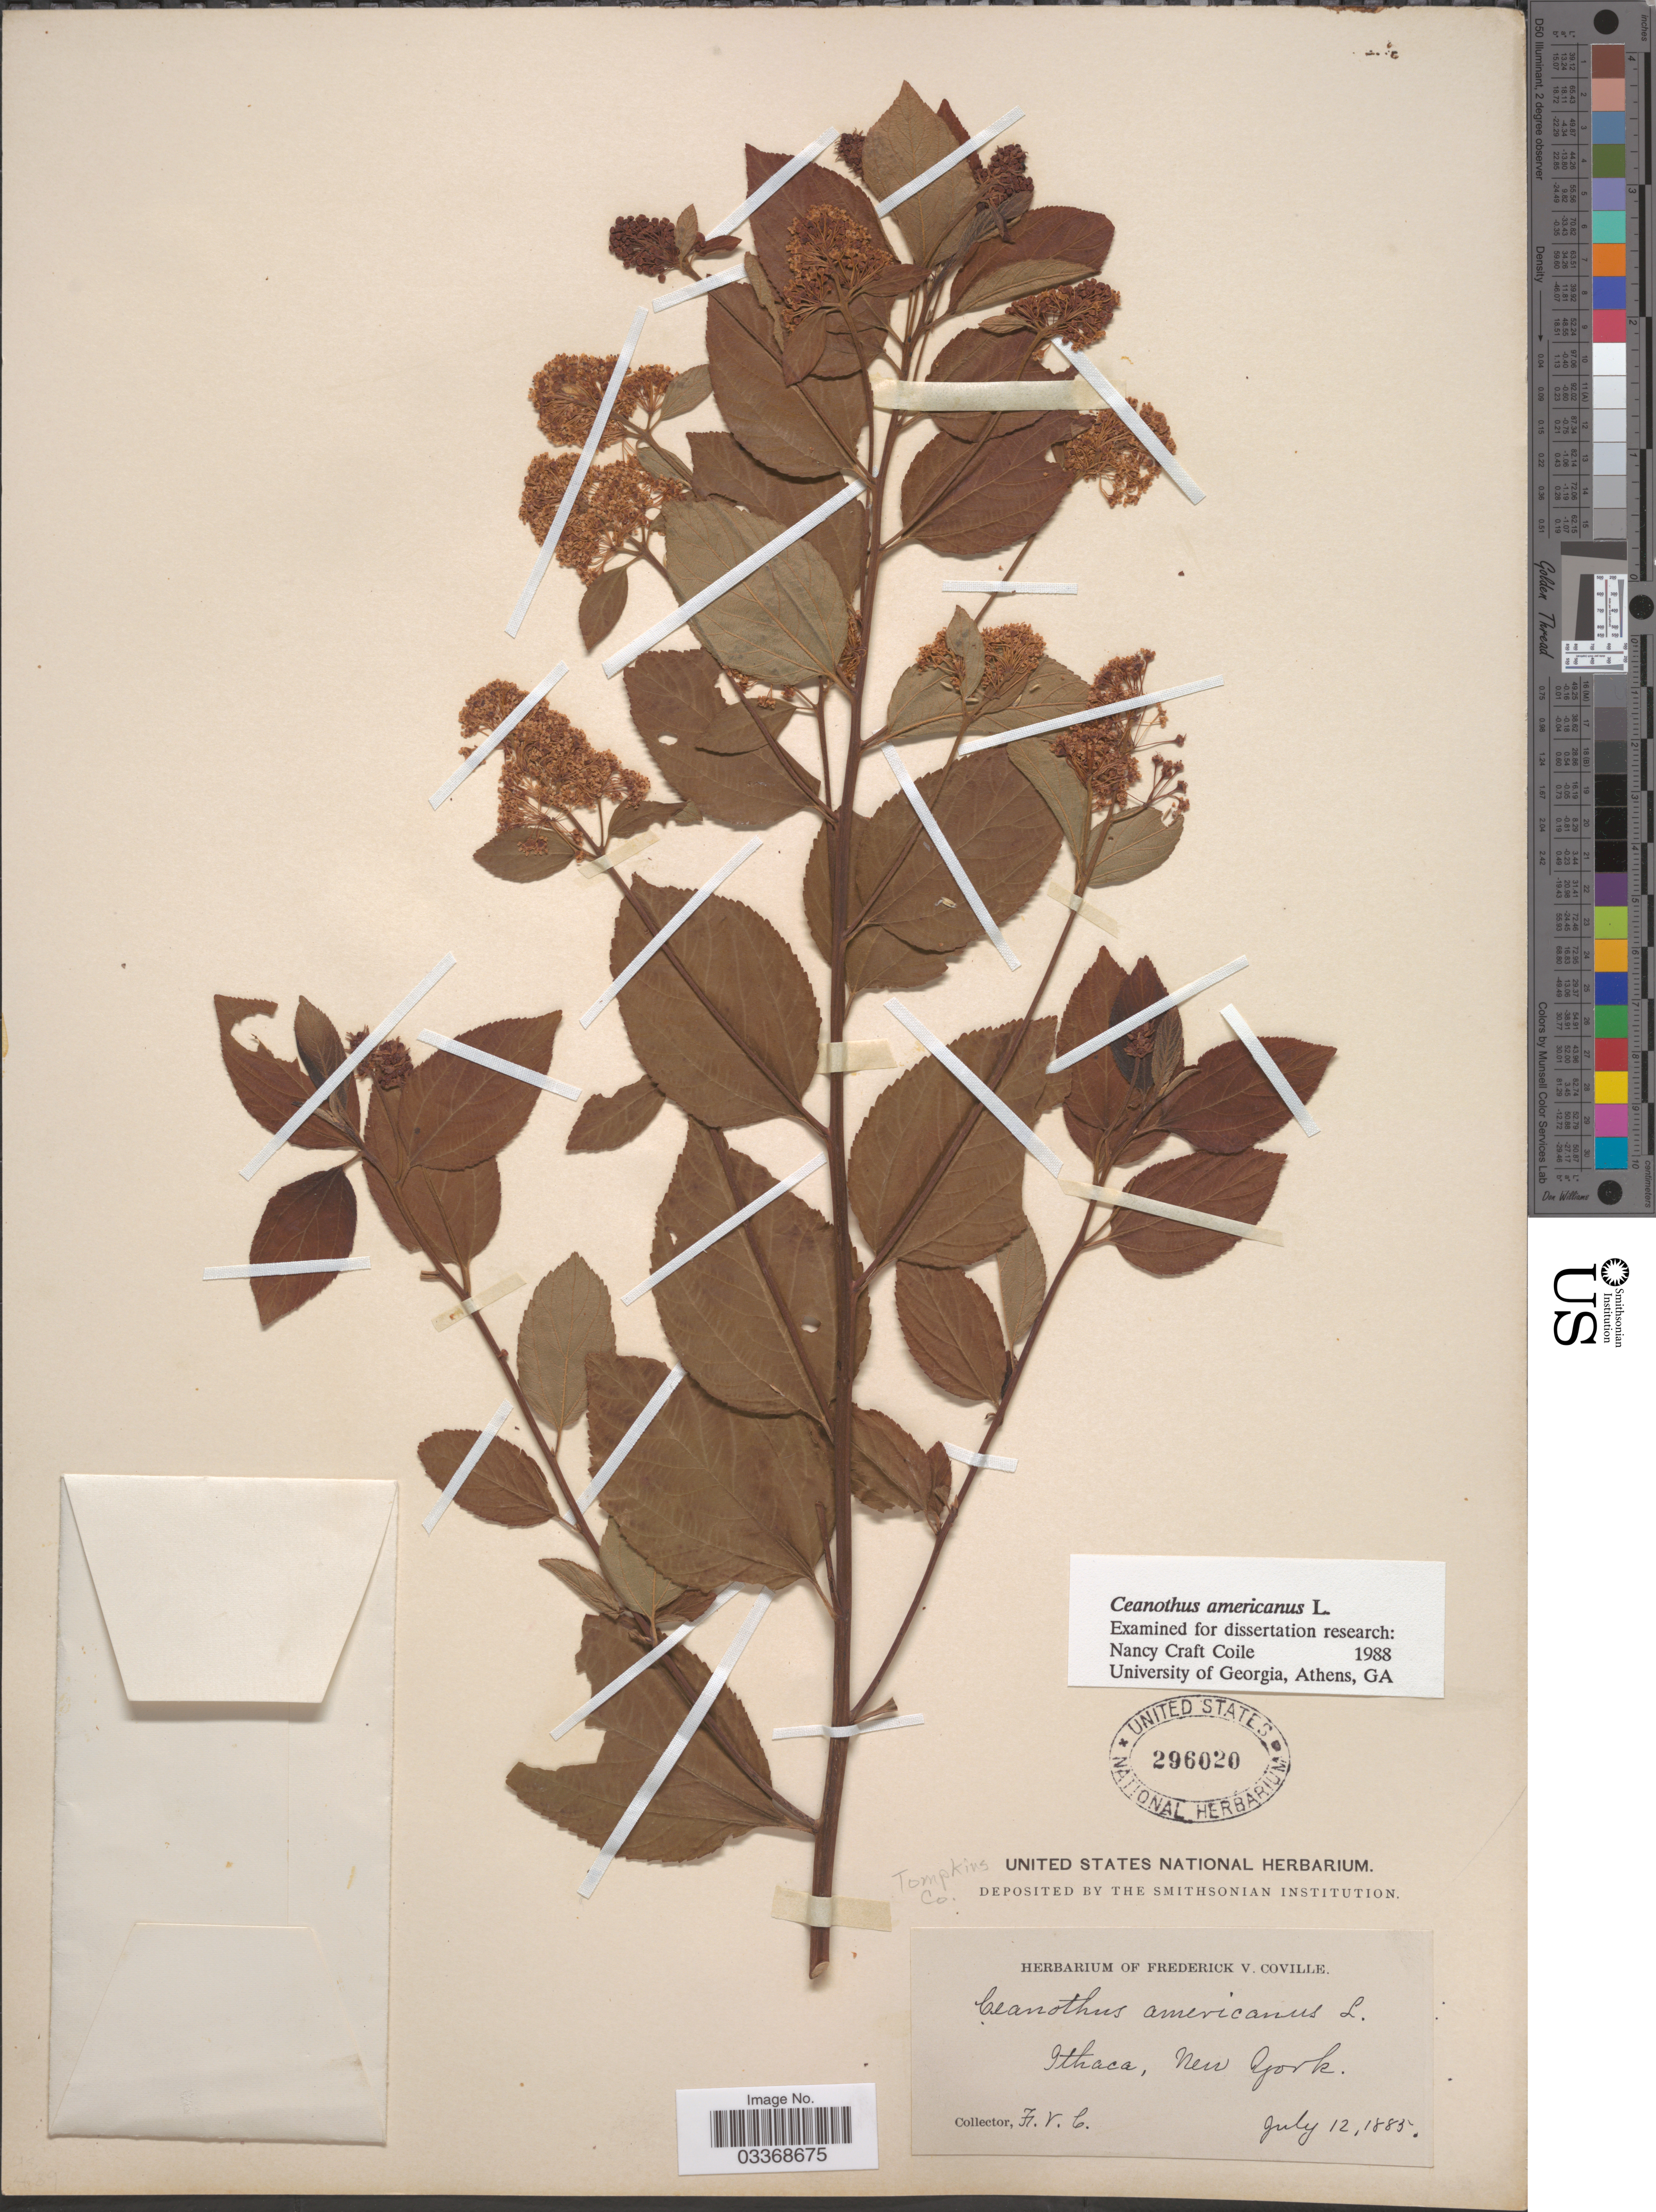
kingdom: Plantae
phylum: Tracheophyta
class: Magnoliopsida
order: Rosales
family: Rhamnaceae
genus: Ceanothus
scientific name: Ceanothus americanus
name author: L.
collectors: F. V. Coville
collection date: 1885-07-12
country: United States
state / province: New York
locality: Ithaca, Tompkins Co.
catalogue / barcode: US 296020